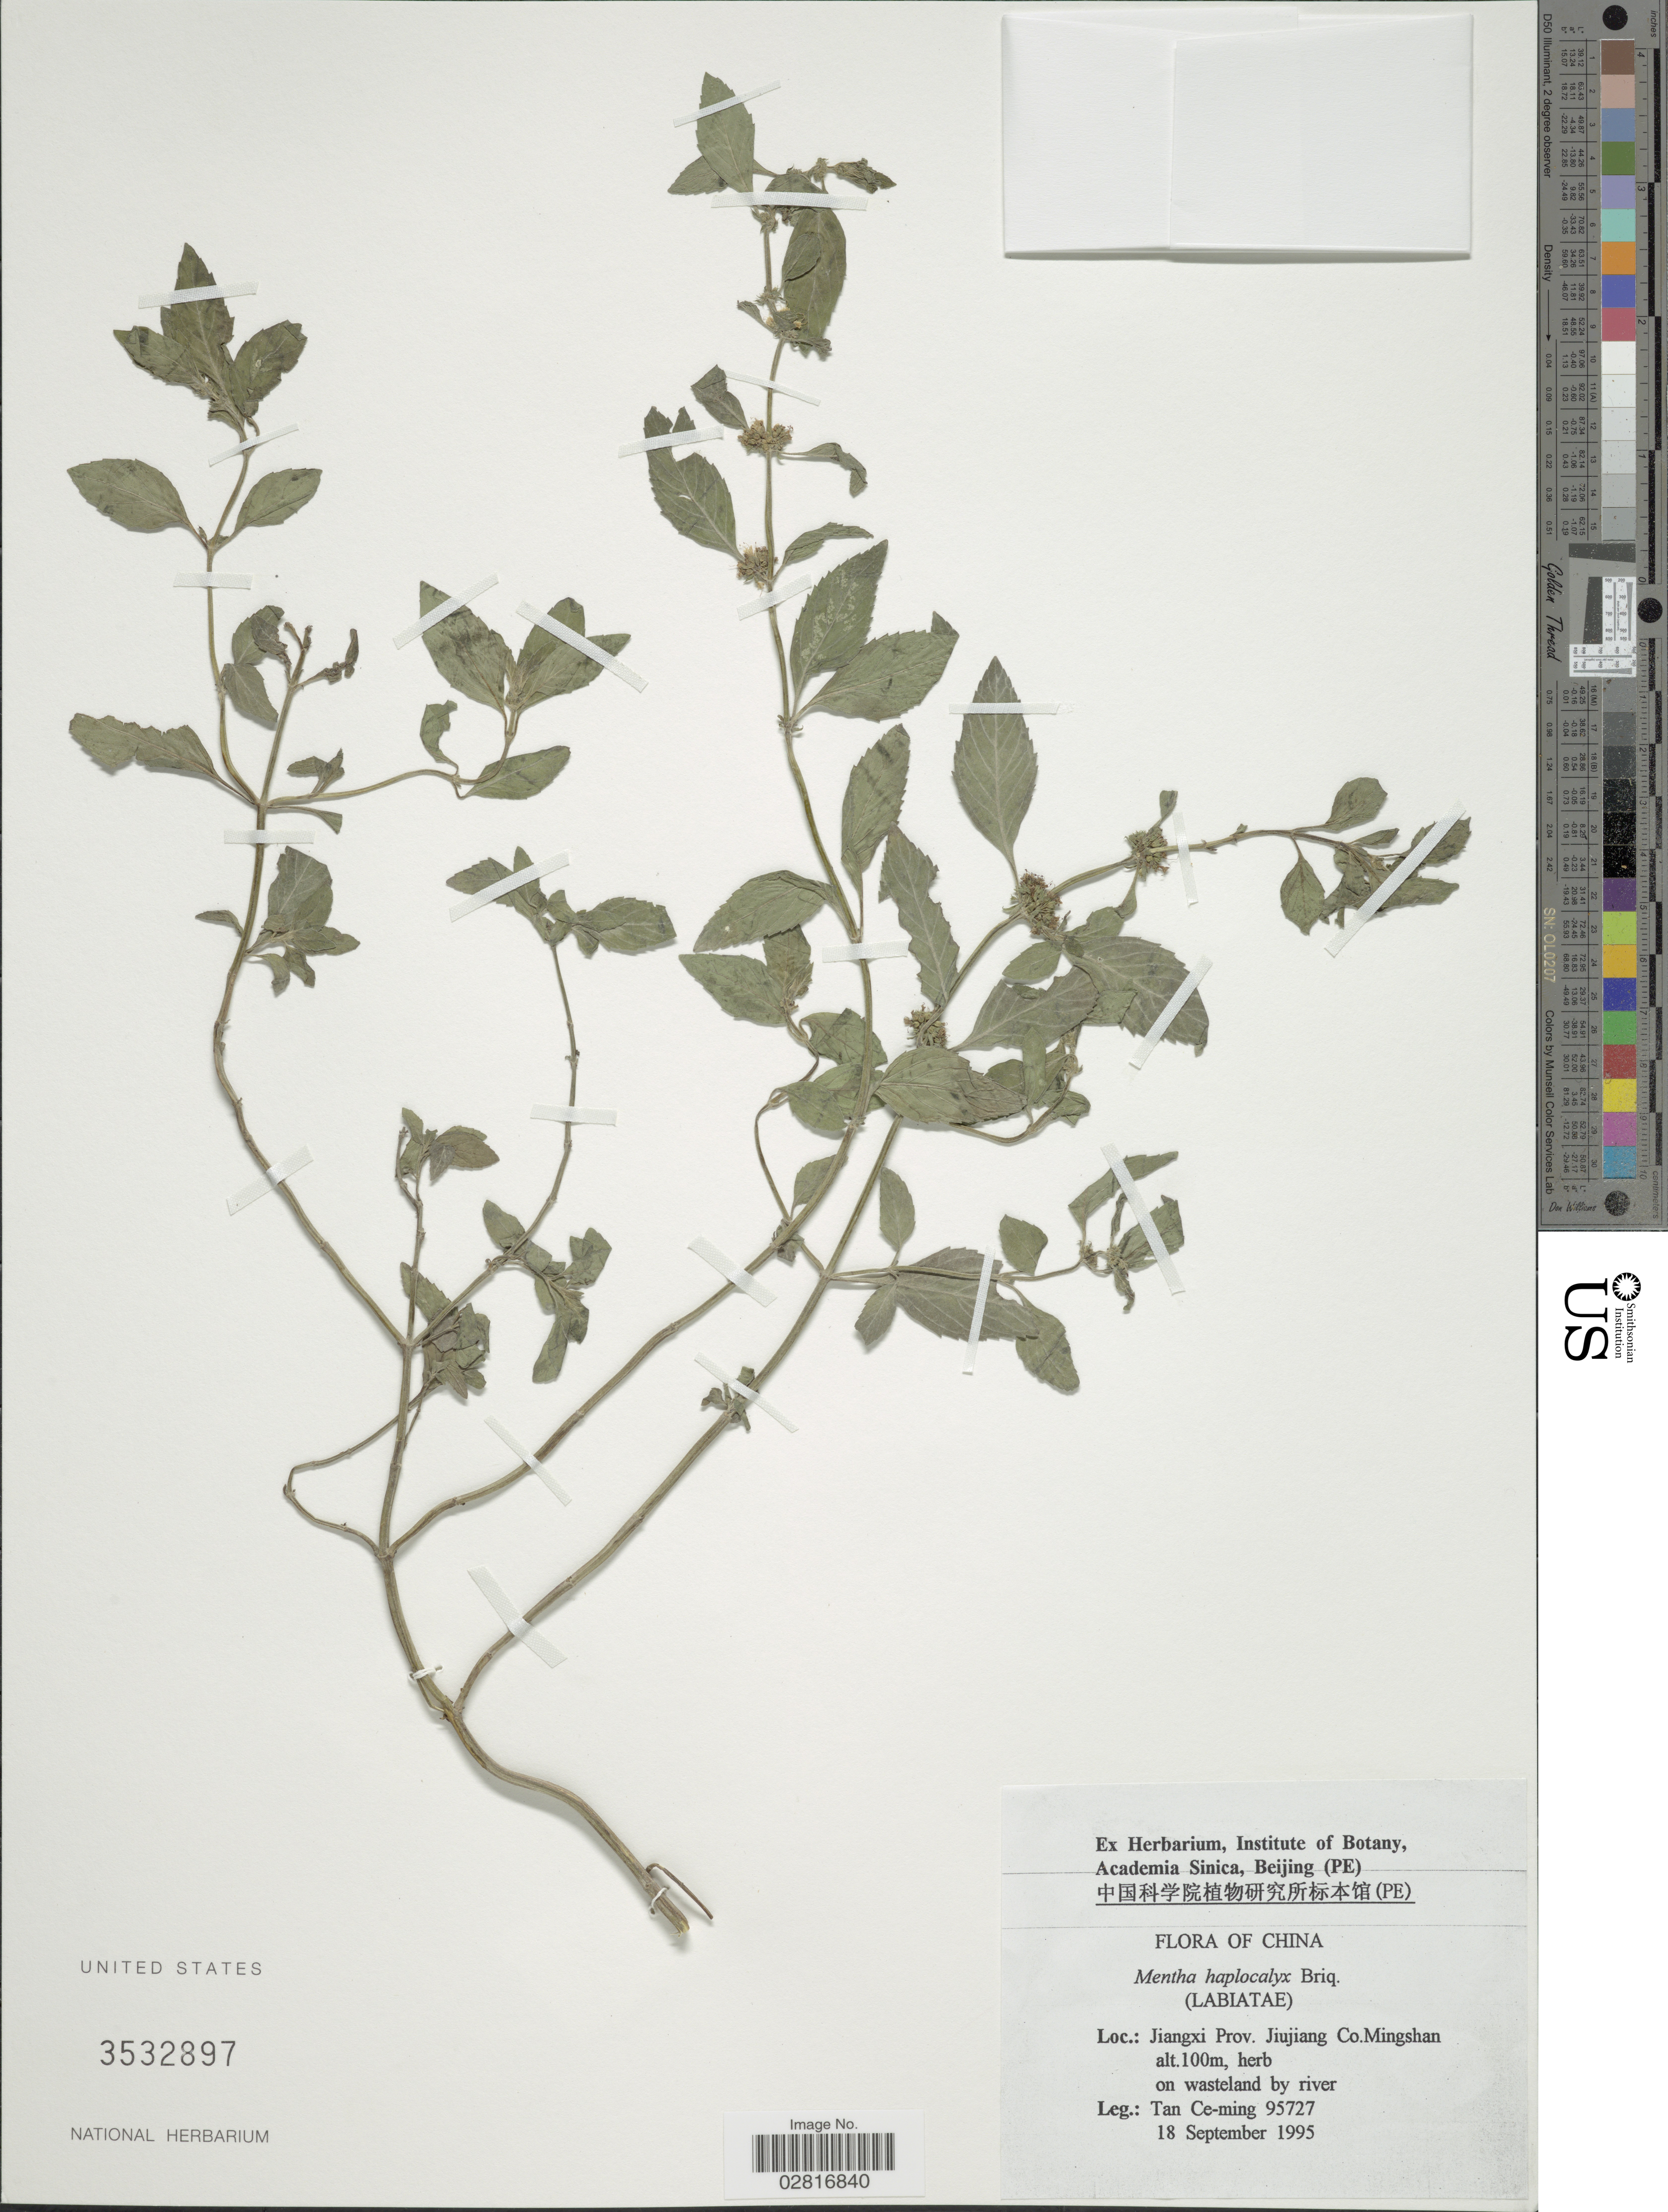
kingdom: Plantae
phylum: Tracheophyta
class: Magnoliopsida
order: Lamiales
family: Lamiaceae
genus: Mentha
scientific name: Mentha haplocalyx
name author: Briq.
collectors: T. Ce-ming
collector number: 95727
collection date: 1995-09-18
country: China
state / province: Jiangxi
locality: Jiangxi Prov. Jiujiang Co., Mingshan, on wasteland by river.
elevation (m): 100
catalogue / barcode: US 3532897